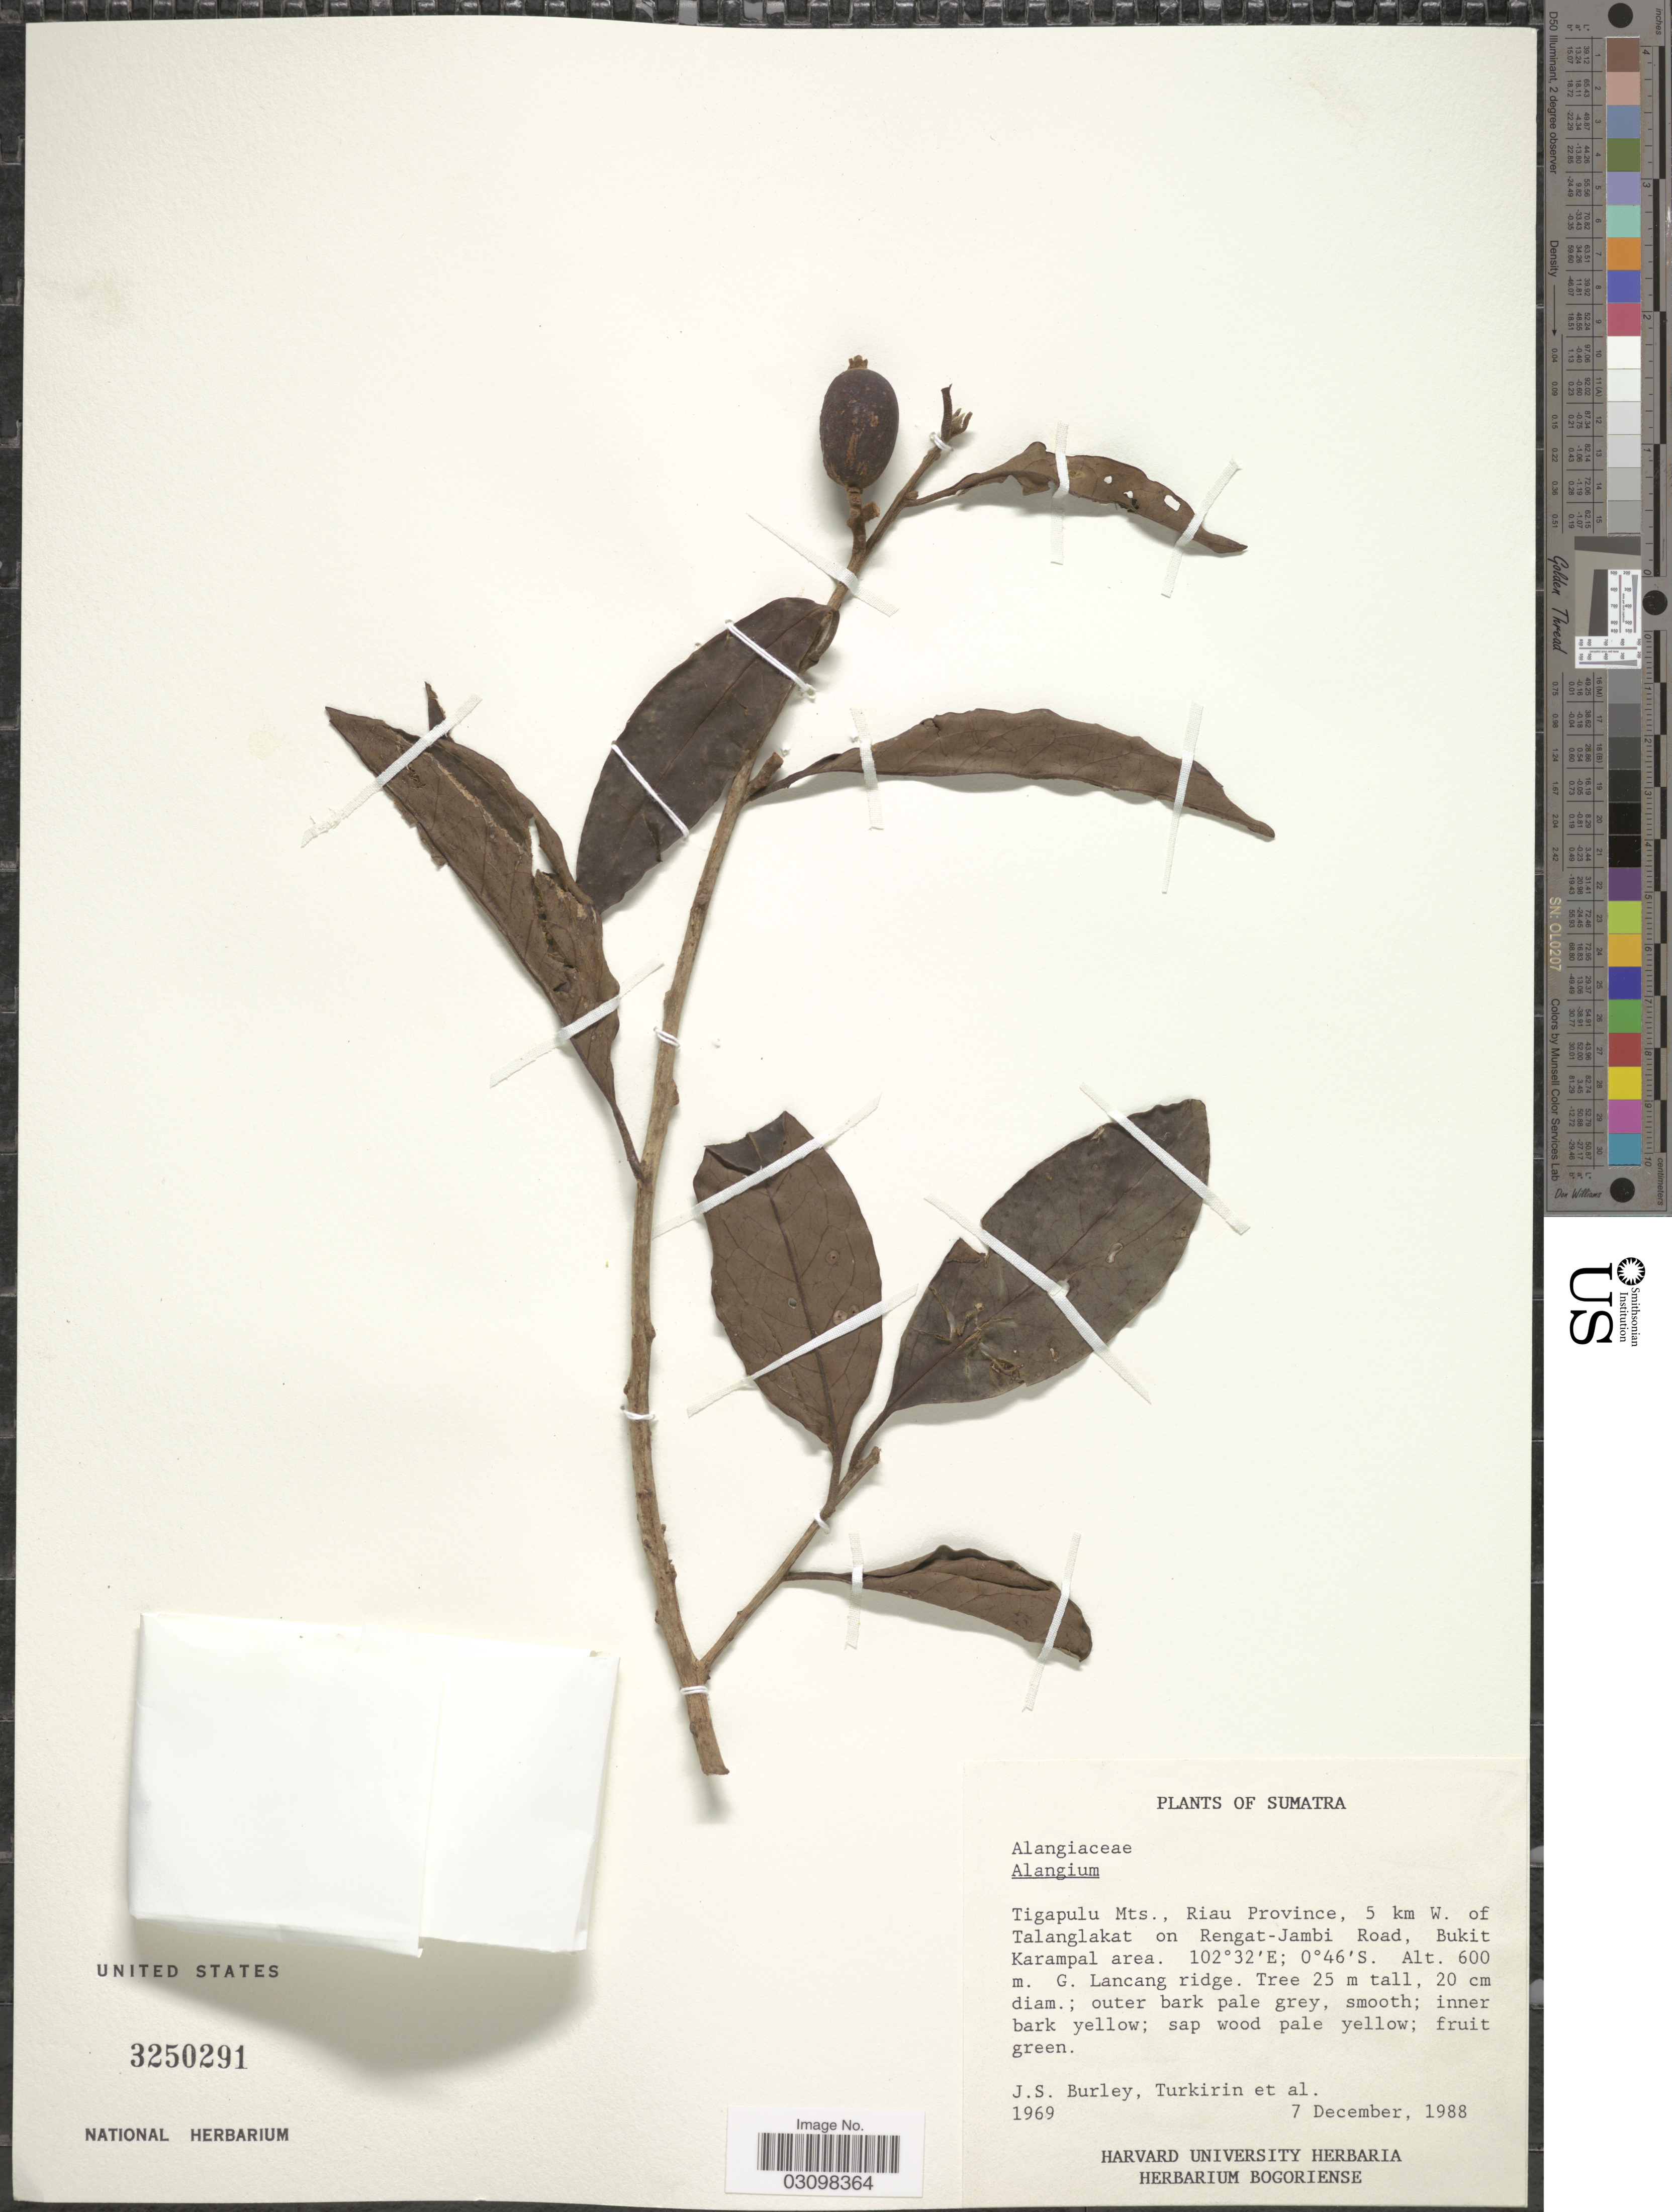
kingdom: Plantae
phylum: Tracheophyta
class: Magnoliopsida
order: Cornales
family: Cornaceae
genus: Alangium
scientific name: Alangium sp.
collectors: J. S. Burley, -. Turkirin & et al.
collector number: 1969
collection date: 1988-12-07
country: Indonesia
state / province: Sumatra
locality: Tigapulu Mts., Riau Province, 5 km W. of Talanglakat on Rengat-Jambi Road, Bukit Karampal area. G. Lancang ridge.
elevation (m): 600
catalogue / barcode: US 3250291